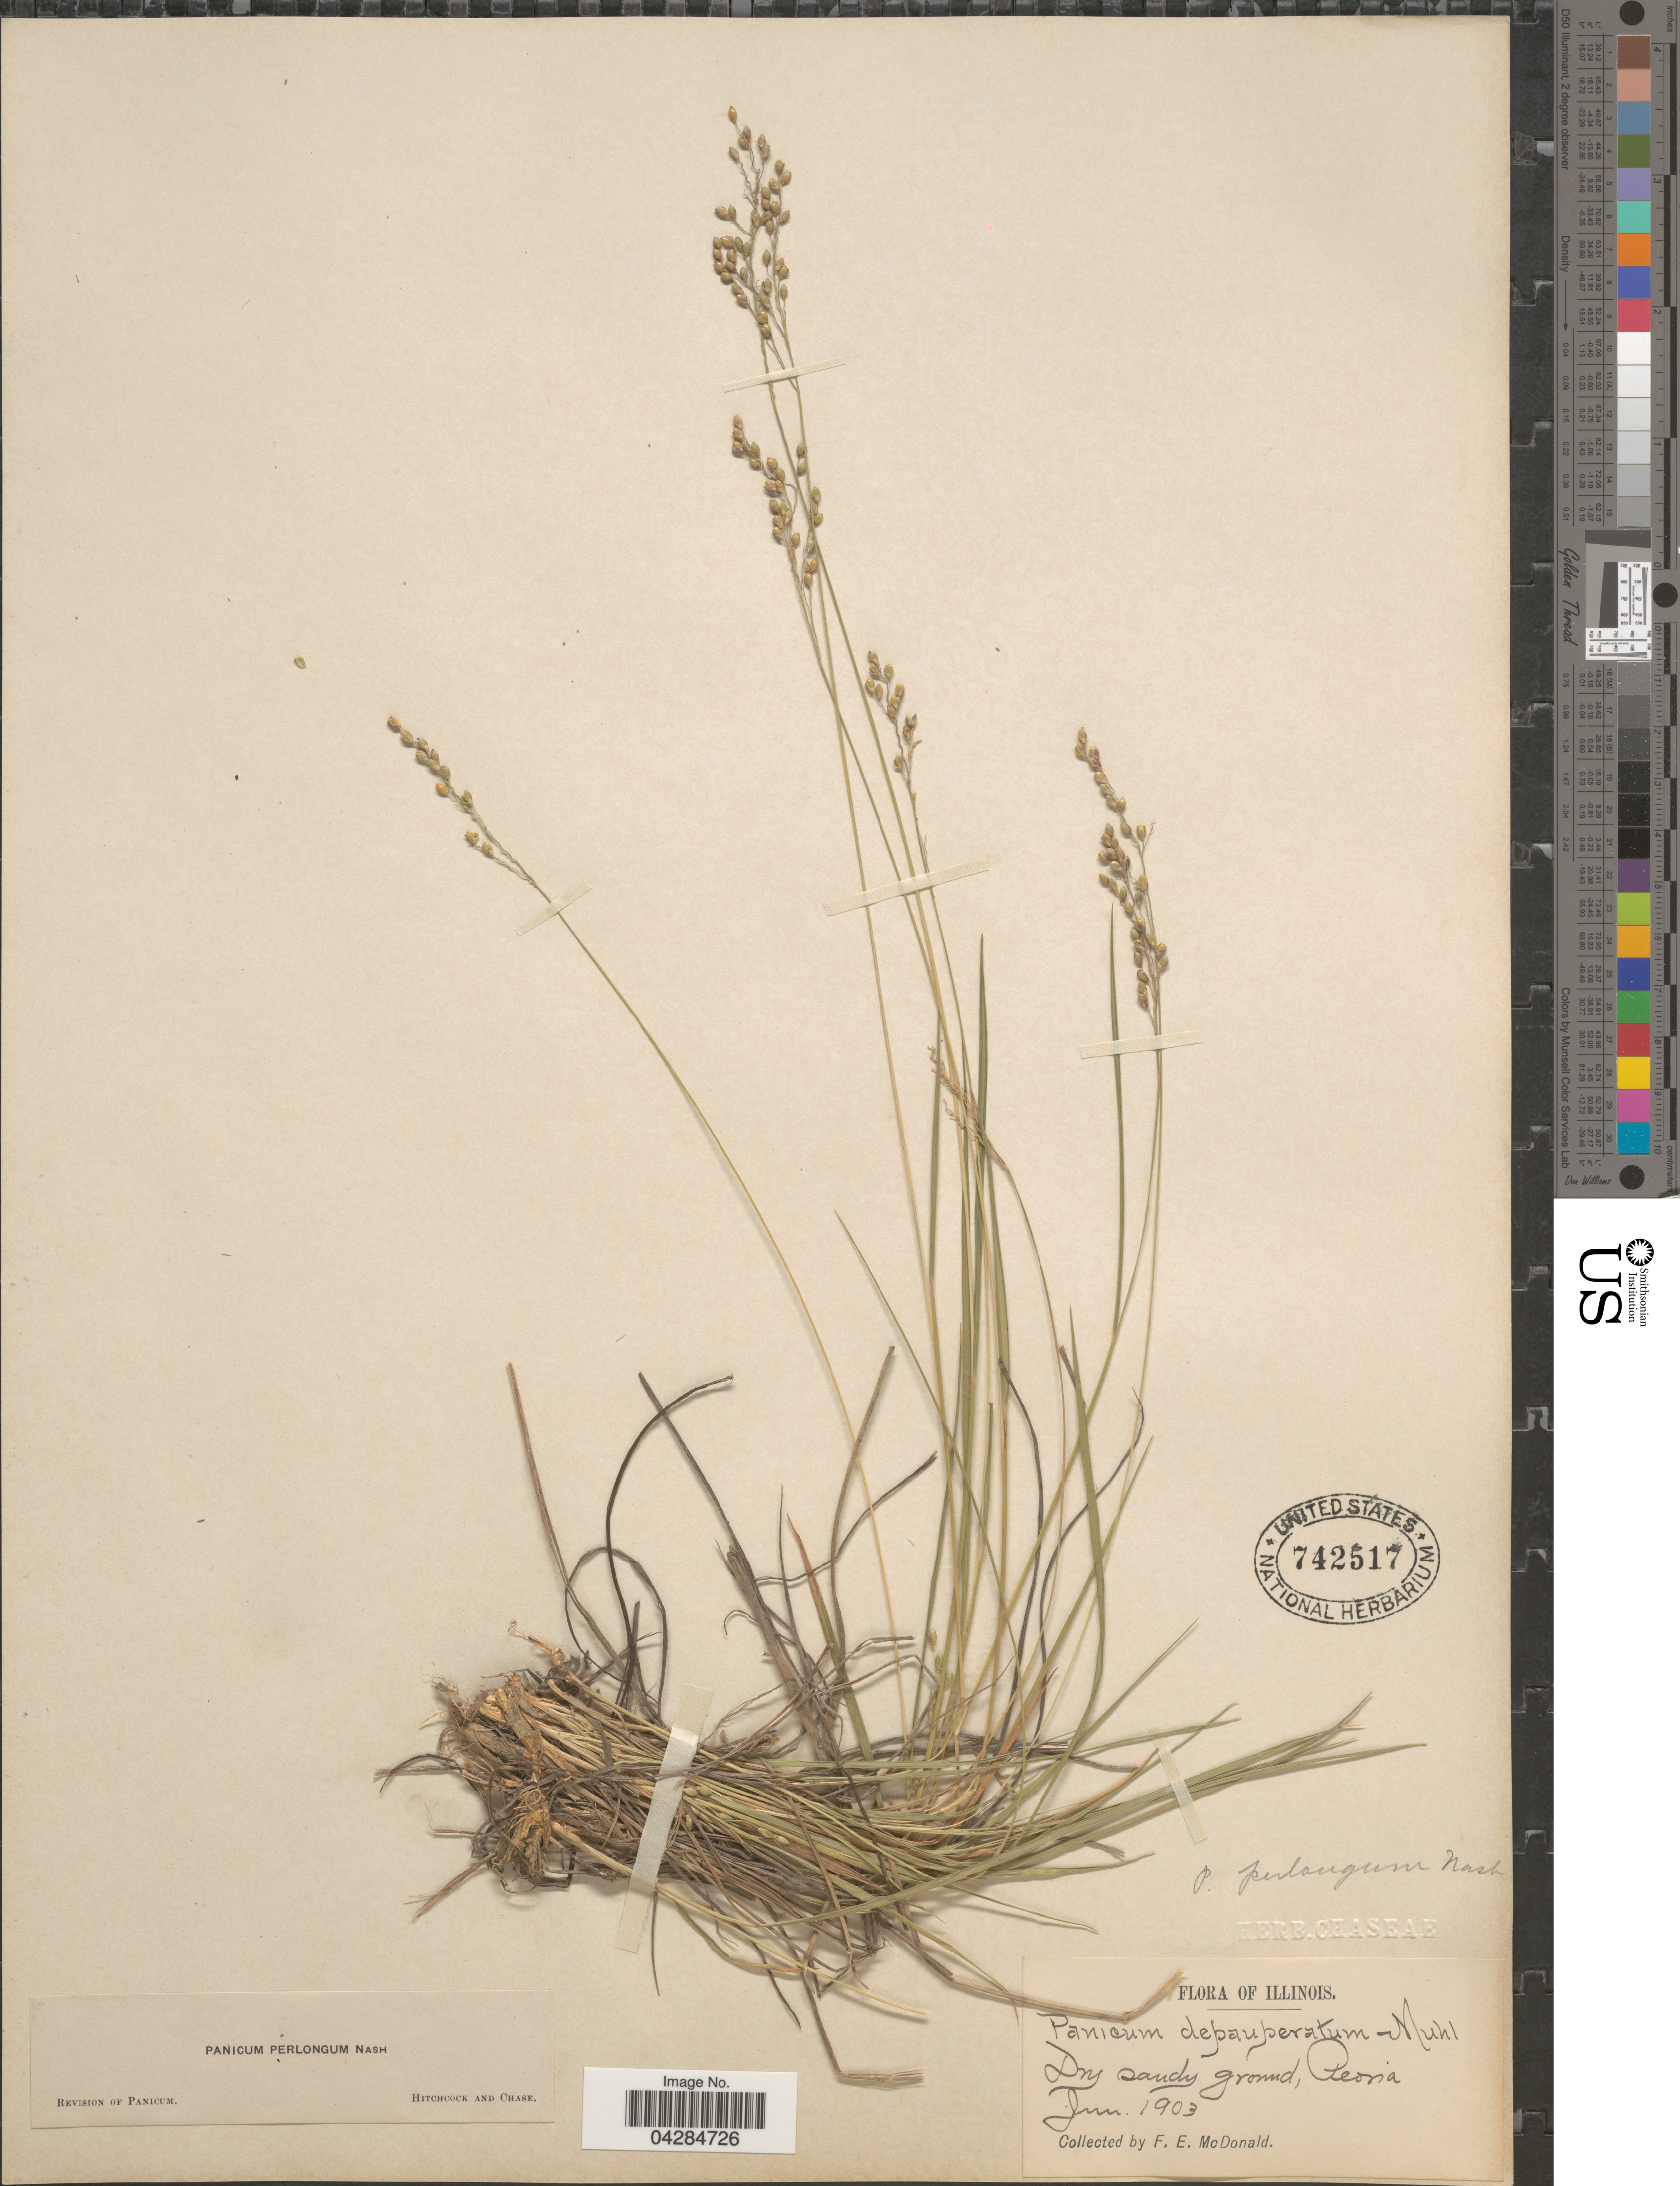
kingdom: Plantae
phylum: Tracheophyta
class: Liliopsida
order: Poales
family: Poaceae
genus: Dichanthelium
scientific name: Dichanthelium perlongum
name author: (Nash) Freckmann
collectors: F. E. McDonald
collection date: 1903-06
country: United States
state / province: Illinois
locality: Dry sandy ground, Peoria.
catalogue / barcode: US 742517